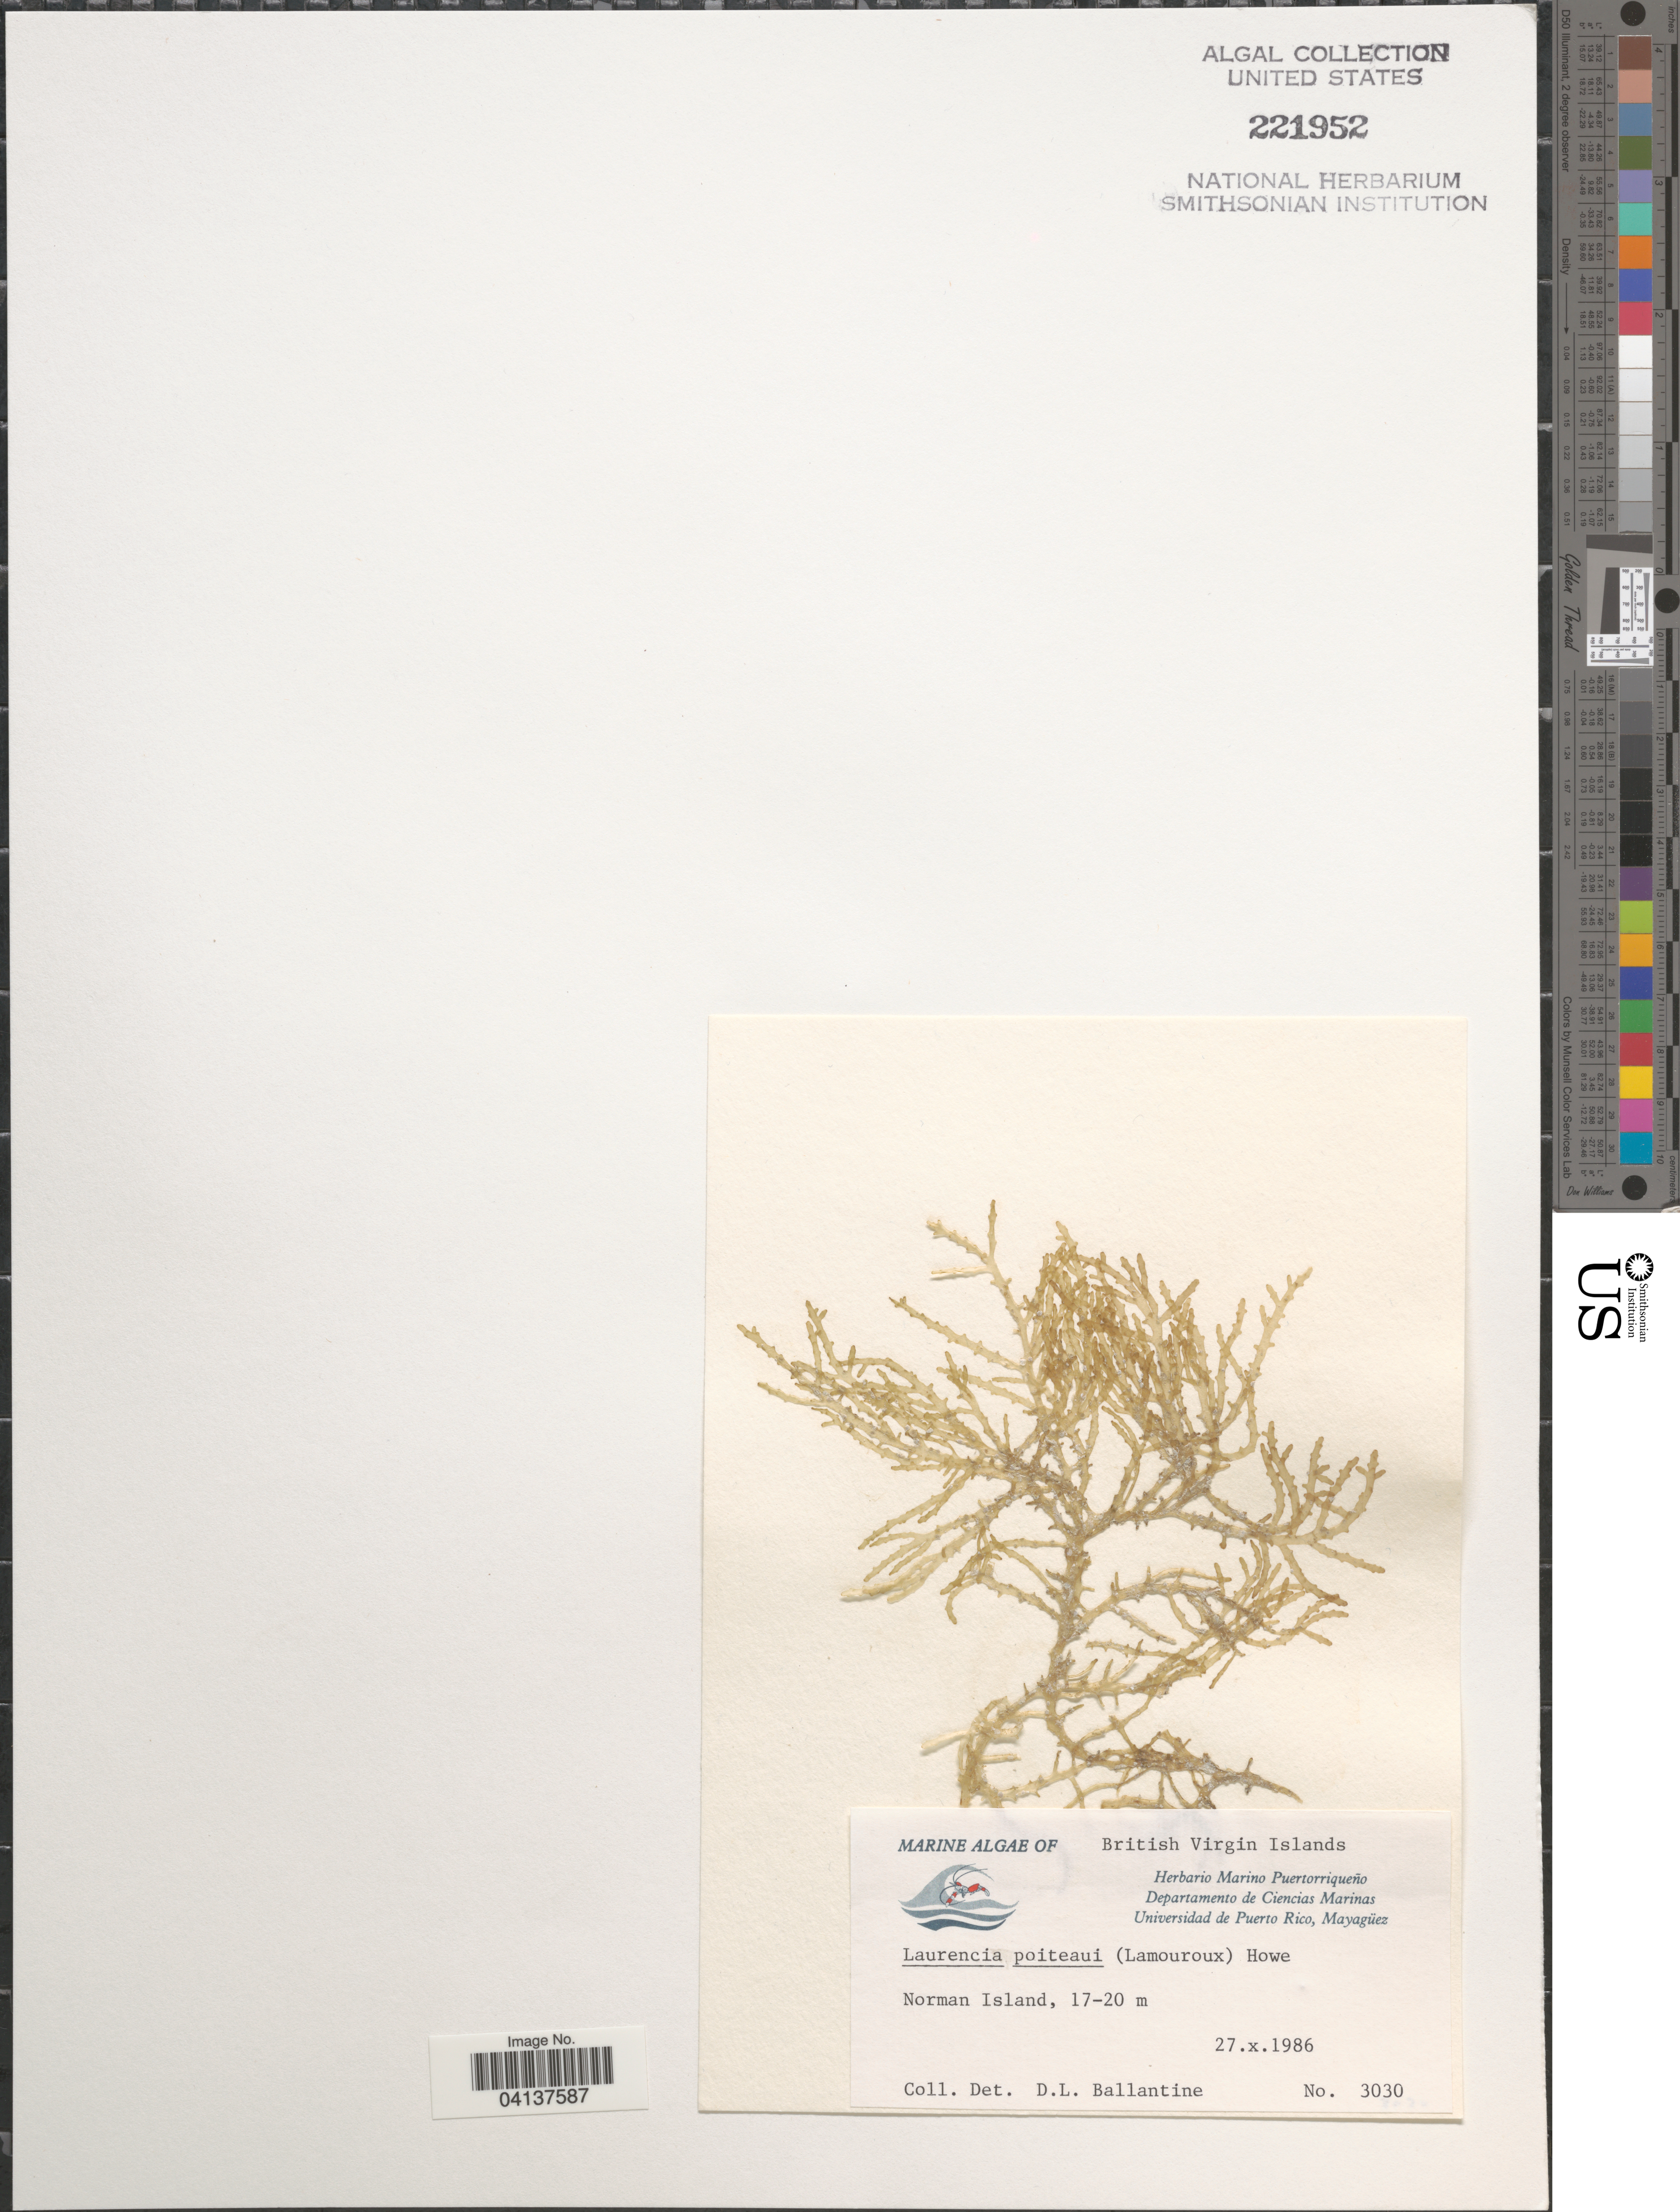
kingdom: Plantae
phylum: Rhodophyta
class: Florideophyceae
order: Ceramiales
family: Rhodomelaceae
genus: Laurencia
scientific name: Laurencia poiteaui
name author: (J.V.Lamouroux) M. Howe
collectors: D.L. Ballantine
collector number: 3030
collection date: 1986-10-27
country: British Virgin Islands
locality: Norman Island.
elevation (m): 17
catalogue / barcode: US 221952